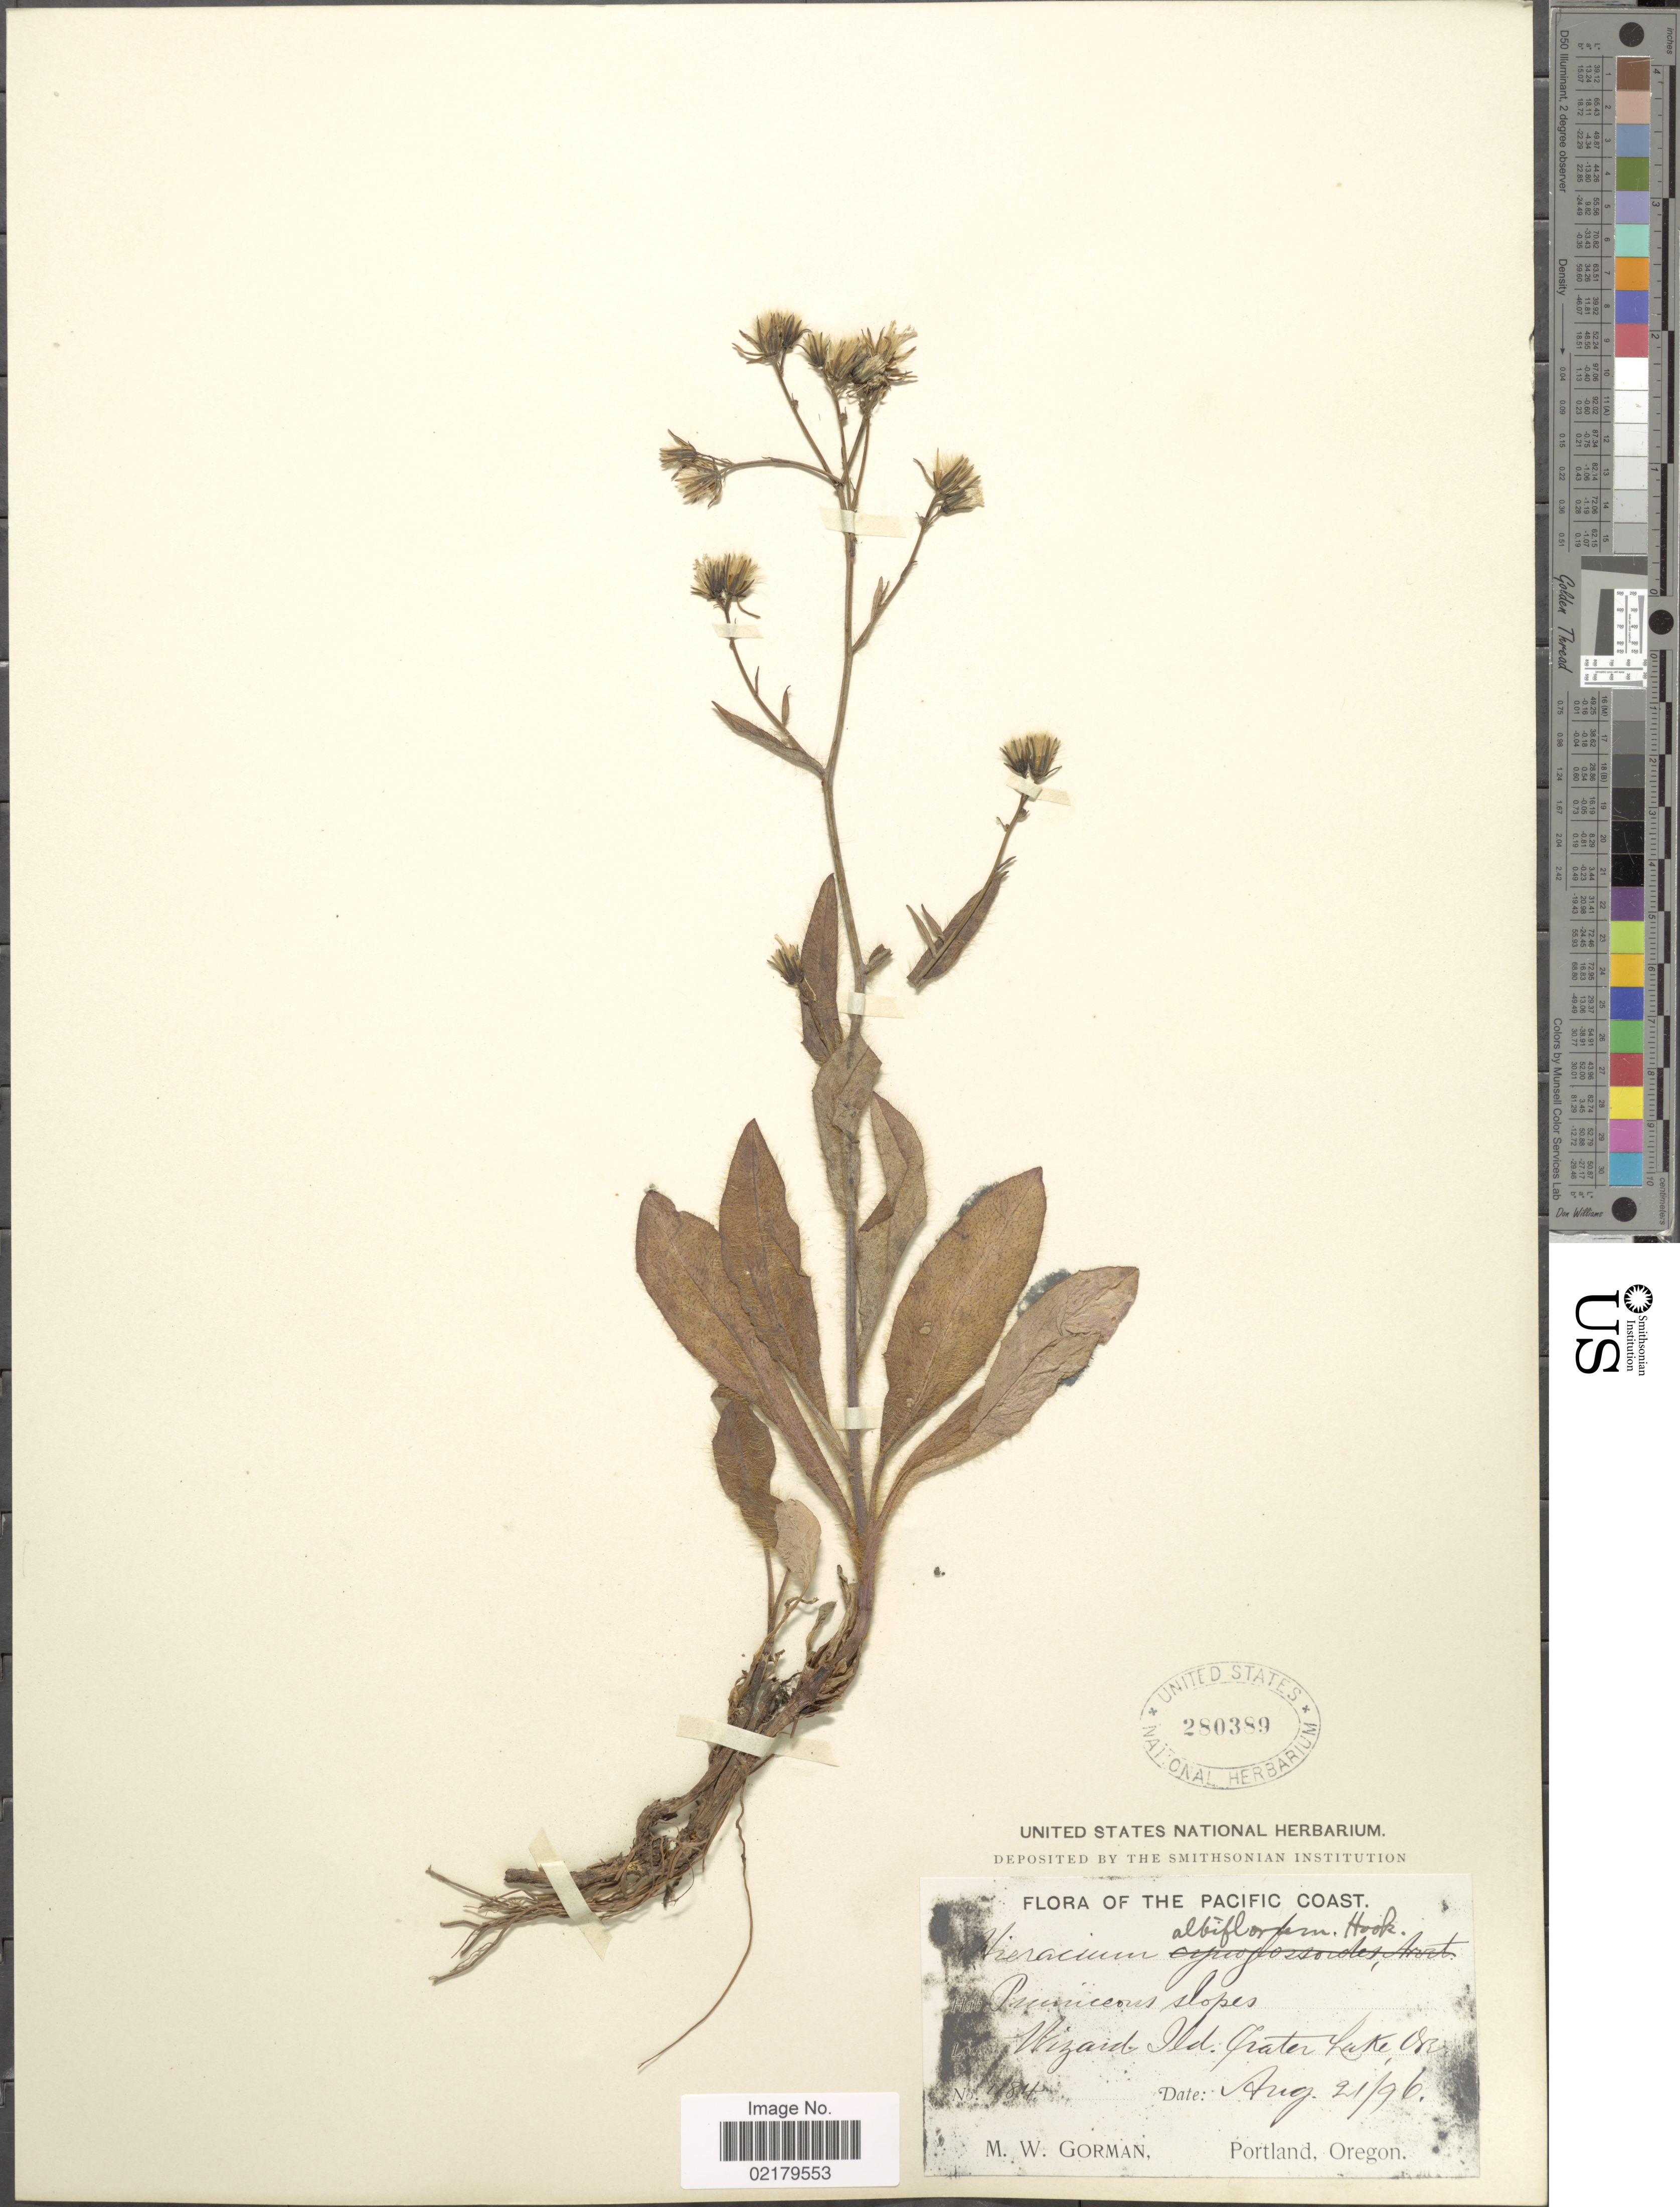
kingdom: Plantae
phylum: Tracheophyta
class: Magnoliopsida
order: Asterales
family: Asteraceae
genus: Hieracium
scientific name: Hieracium albiflorum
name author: Hook.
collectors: M. W. Gorman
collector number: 484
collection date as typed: Transcribed d/m/y: 21/8/96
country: United States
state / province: Oregon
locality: The Pacific Coast, Wizard Ild, Crater Lake.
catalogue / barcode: US 280389